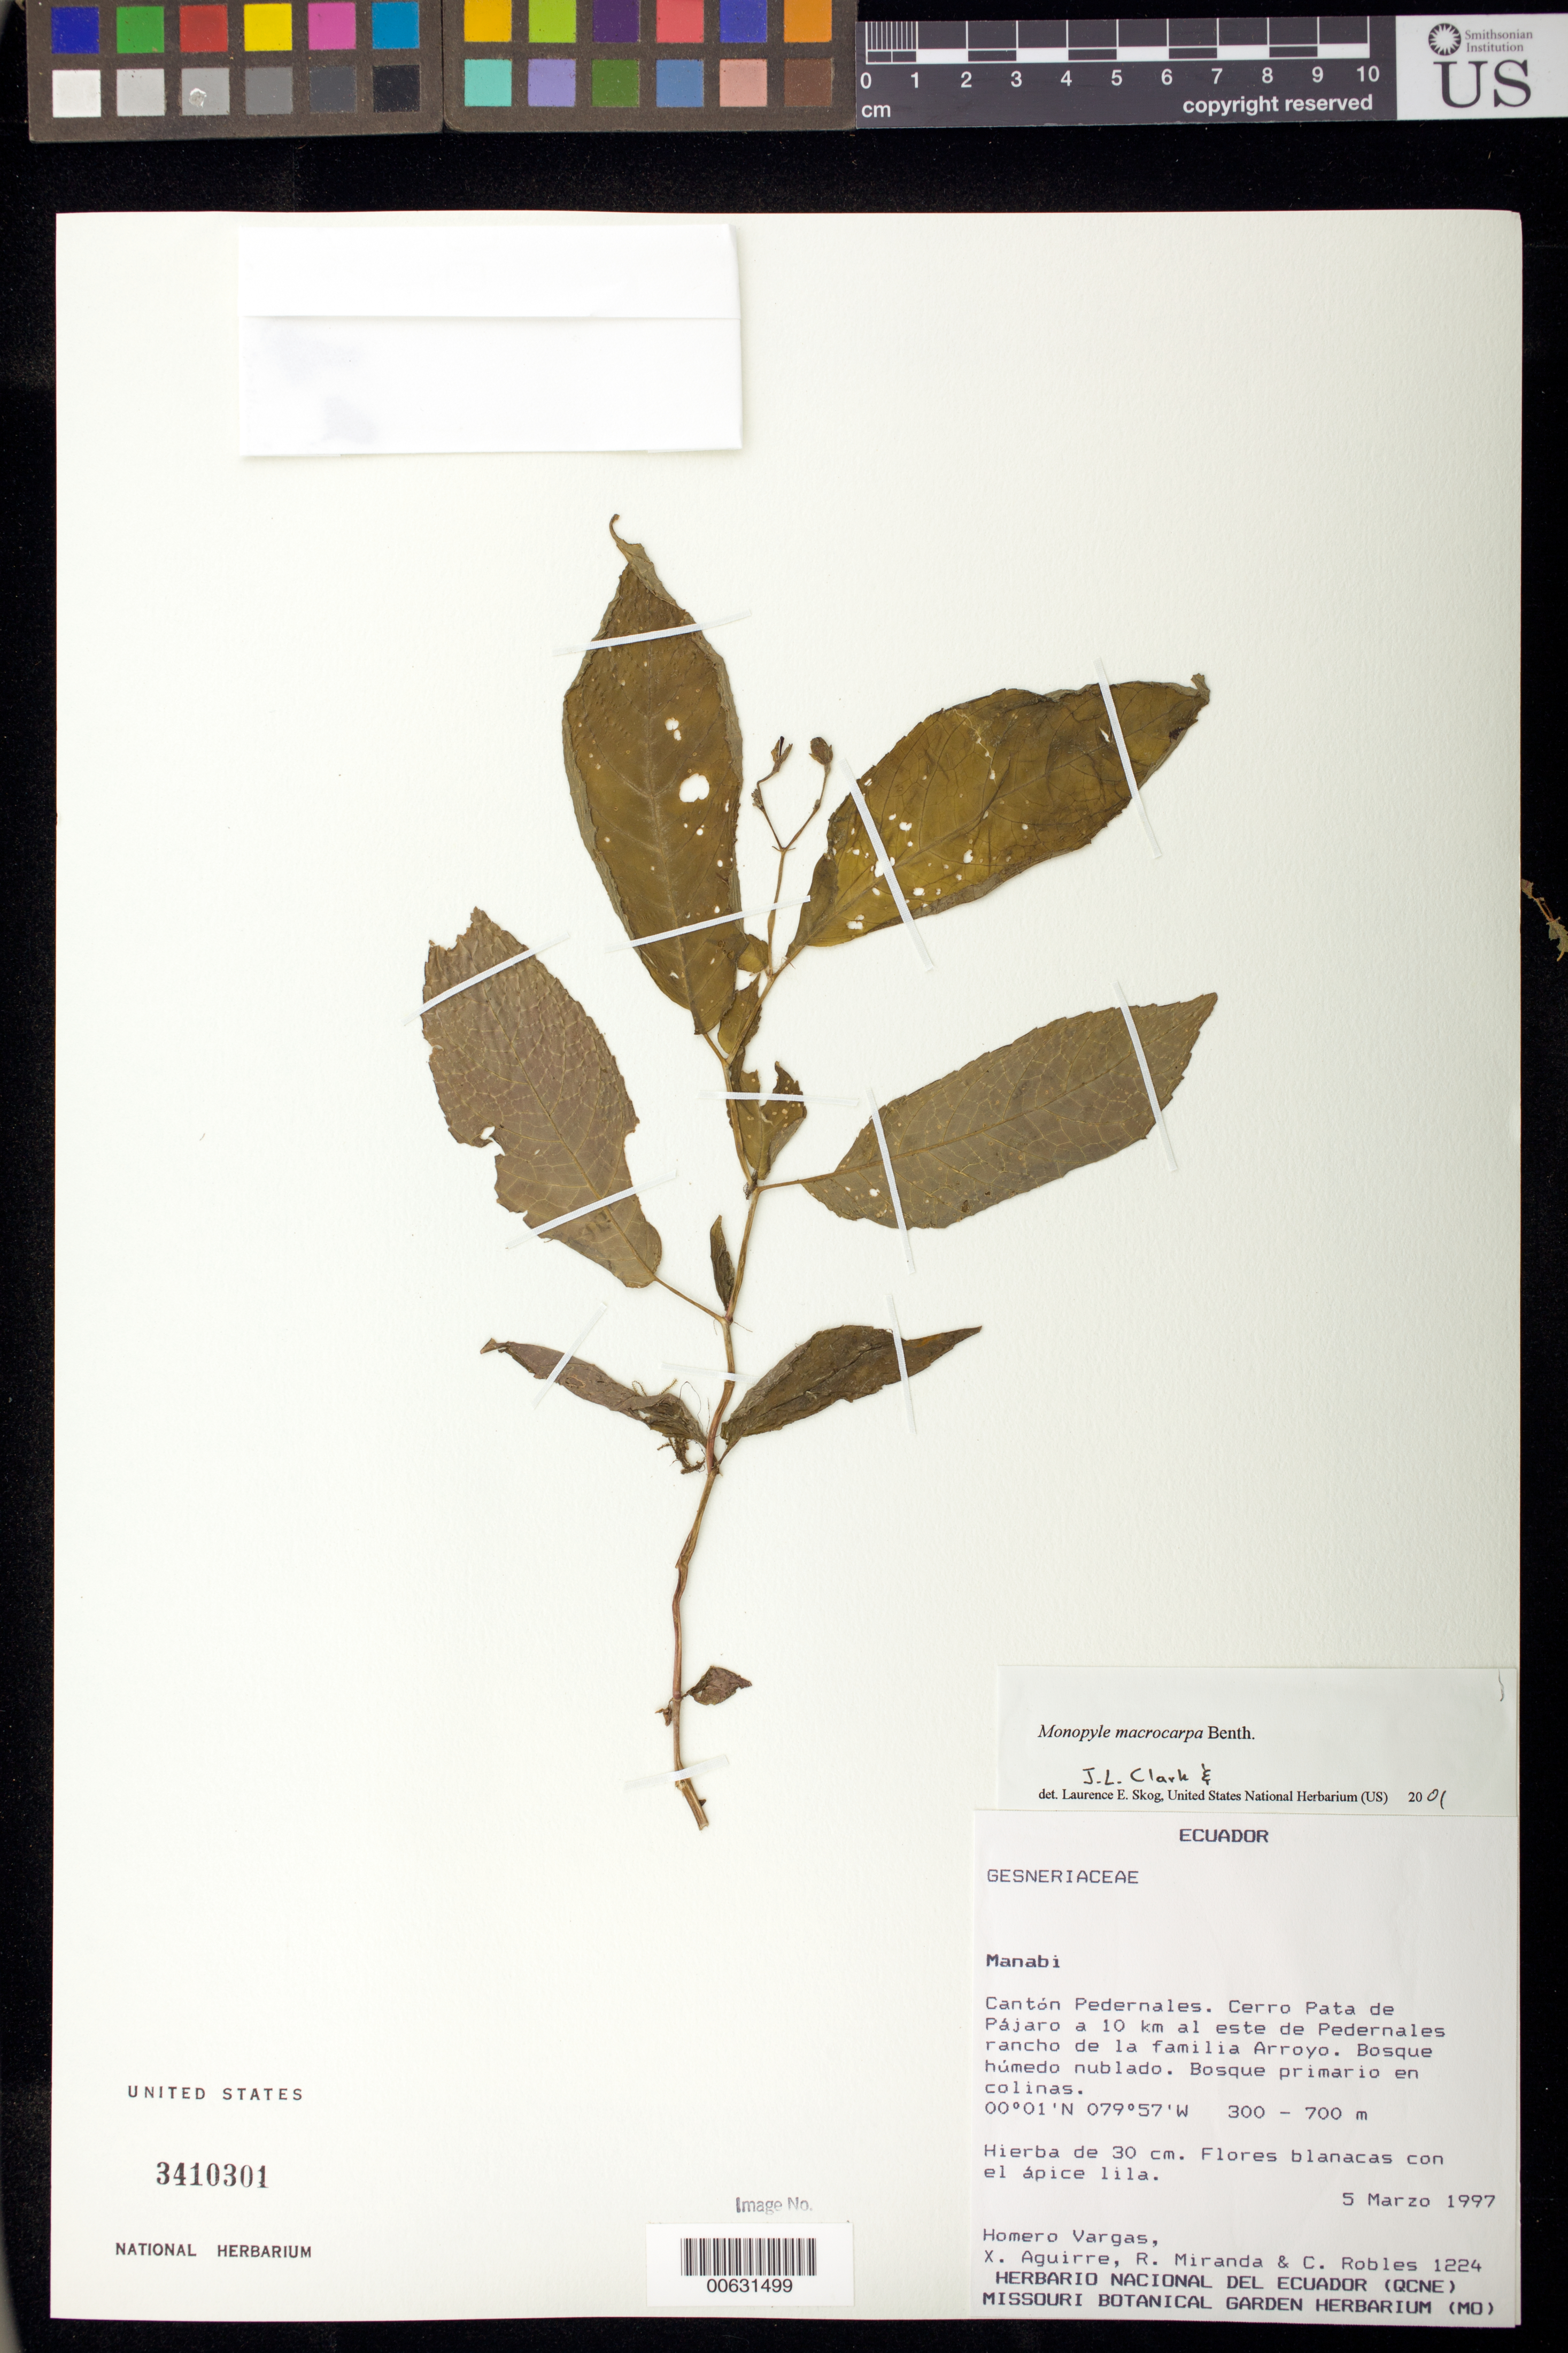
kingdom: Plantae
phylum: Tracheophyta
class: Magnoliopsida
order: Lamiales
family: Gesneriaceae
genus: Monopyle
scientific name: Monopyle chocoensis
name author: Keene & J.L. Clark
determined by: Clark, J. L., (SEL), The Marie Selby Botanical Garden (UNITED STATES)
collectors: H. Vargas, X. Aguirre, R. Miranda & C. Robles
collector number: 1224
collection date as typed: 05 Mar 1997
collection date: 1997-03-05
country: Ecuador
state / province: Manabí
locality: Cantón Pedernales, Cerro Pata de Pájaro a 10 km al este de Pedernales rancho de la familia Arroyo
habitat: Bosque húmedo nublado, bosque primario en colinas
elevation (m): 300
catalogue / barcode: US 3410301